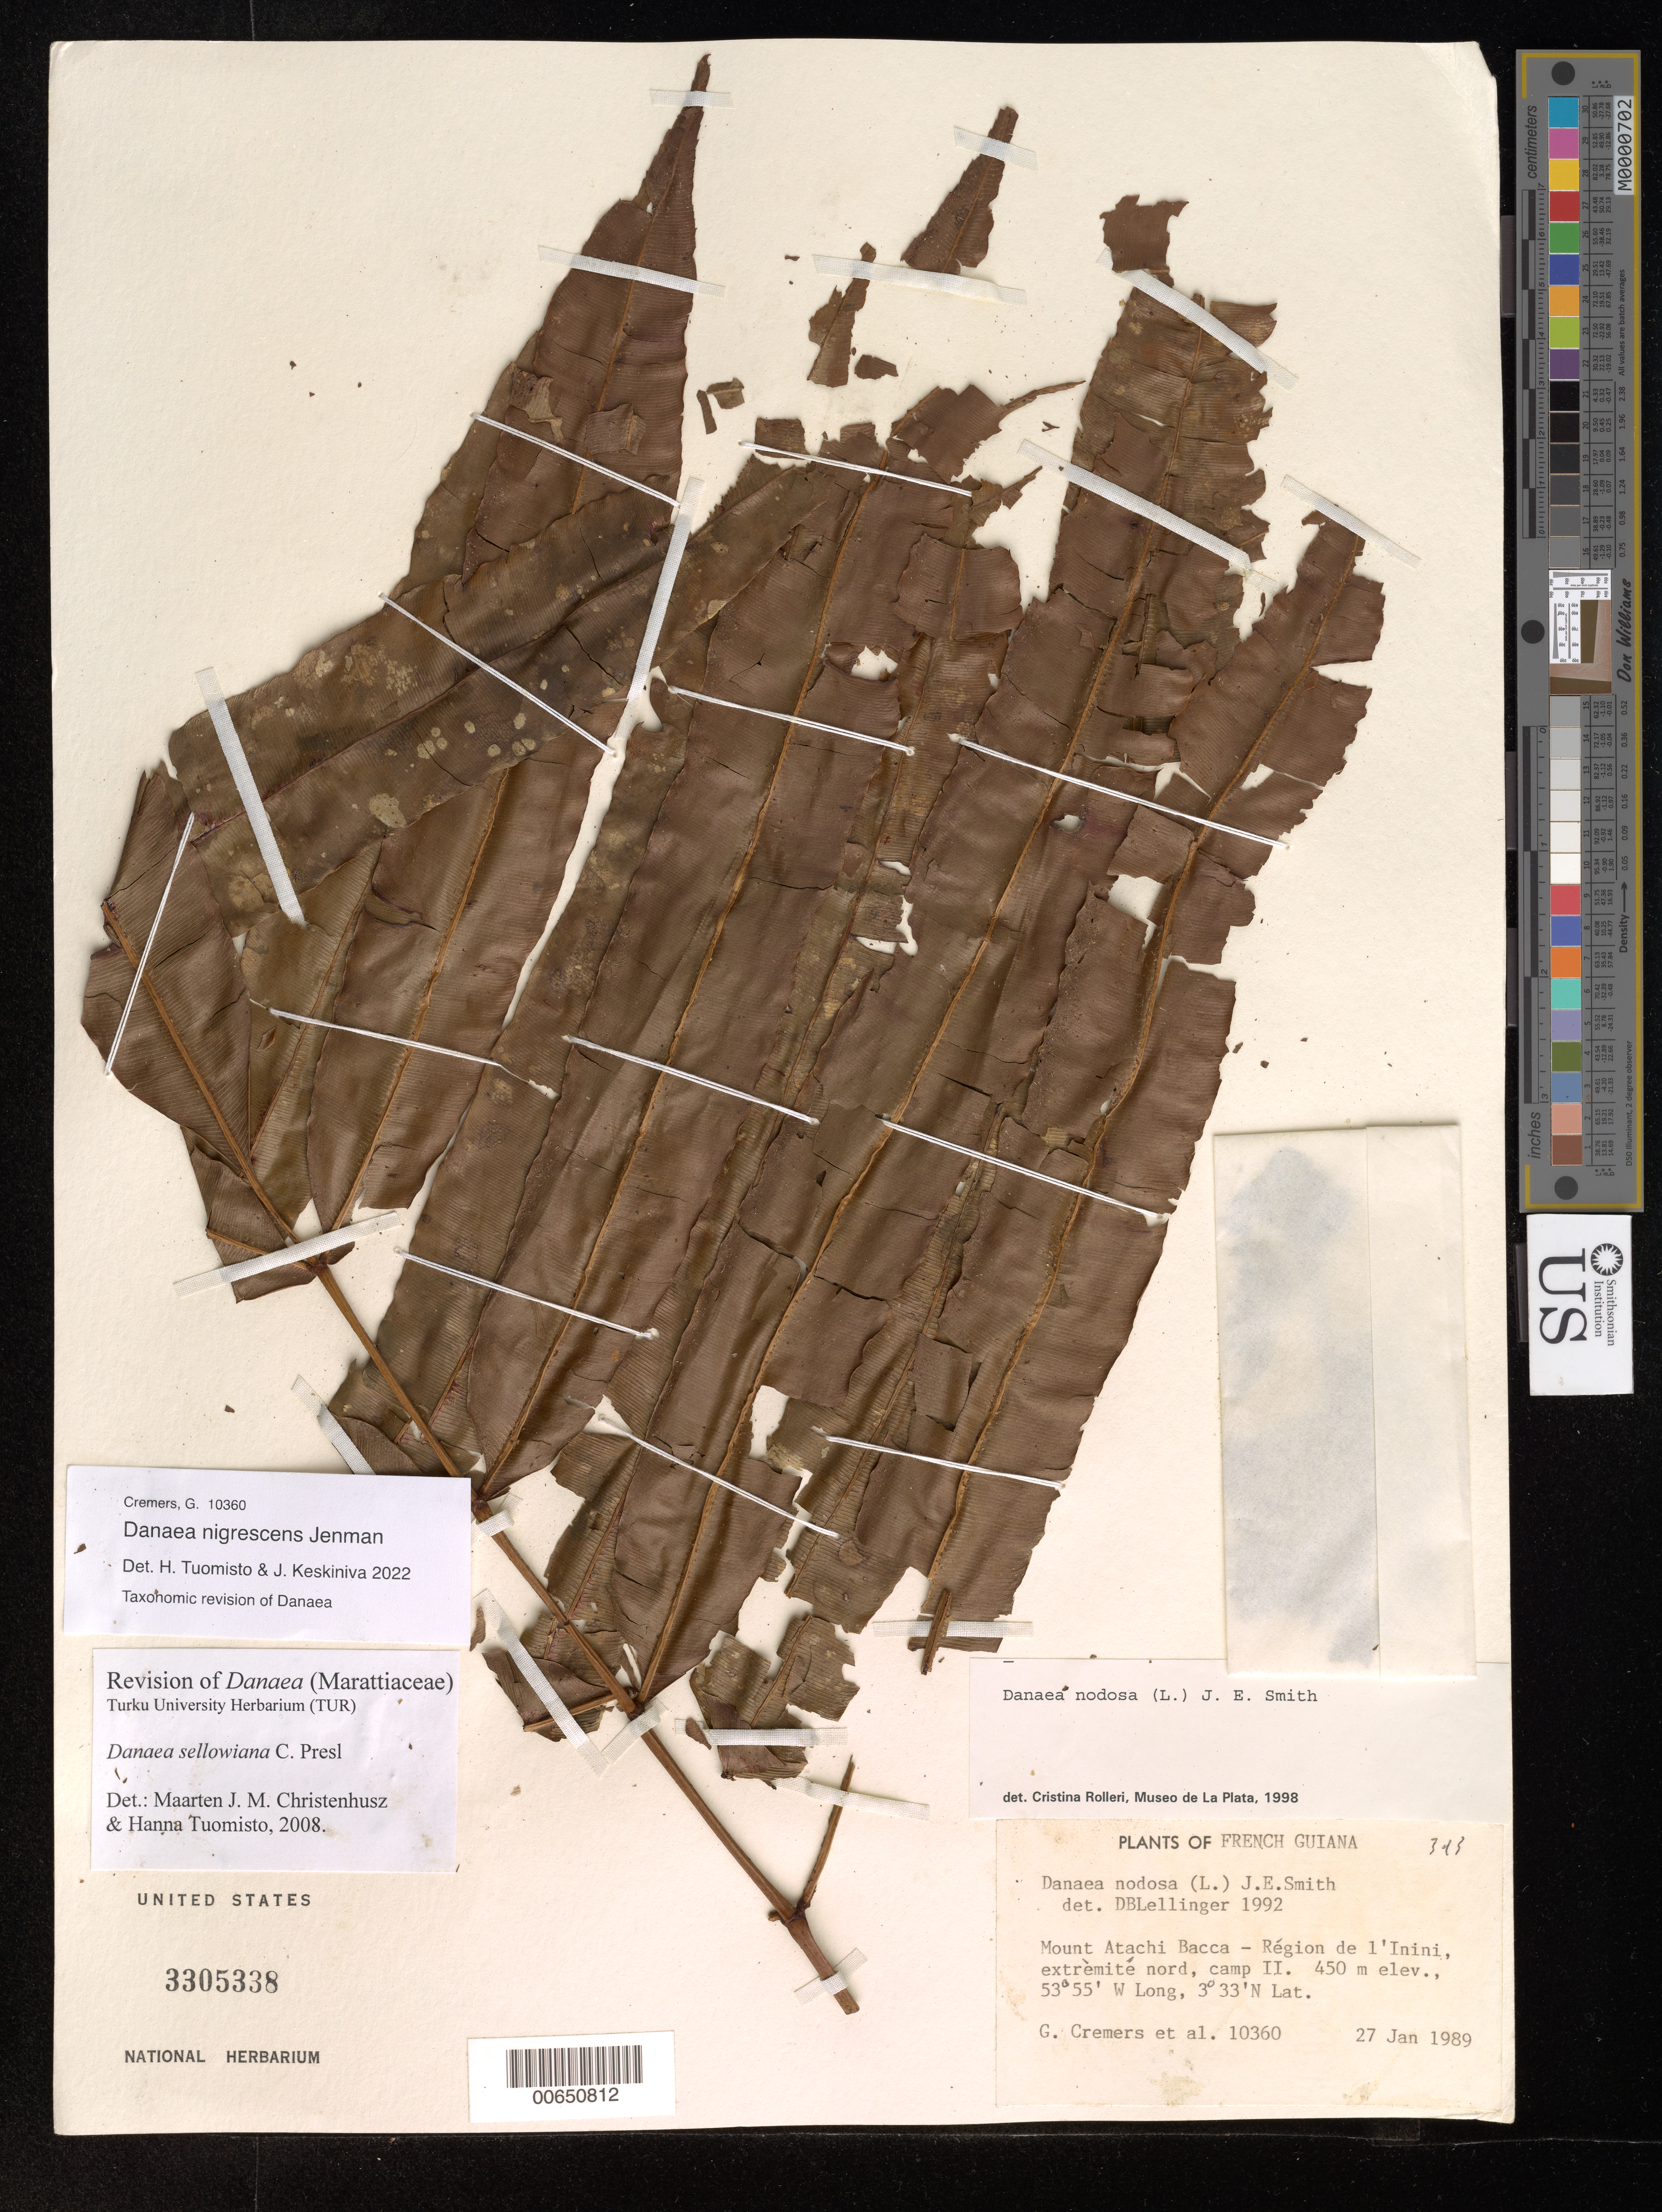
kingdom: Plantae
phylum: Tracheophyta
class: Polypodiopsida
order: Marattiales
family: Marattiaceae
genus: Danaea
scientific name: Danaea nigrescens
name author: Jenman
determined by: Tuomisto, H.; Keskiniva, Janina S.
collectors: G. Cremers et al.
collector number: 10360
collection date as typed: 27-Jan-89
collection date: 1989-01-27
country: French Guiana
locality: Mont Atachi Bacca, région de l'Inini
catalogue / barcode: US 3305338